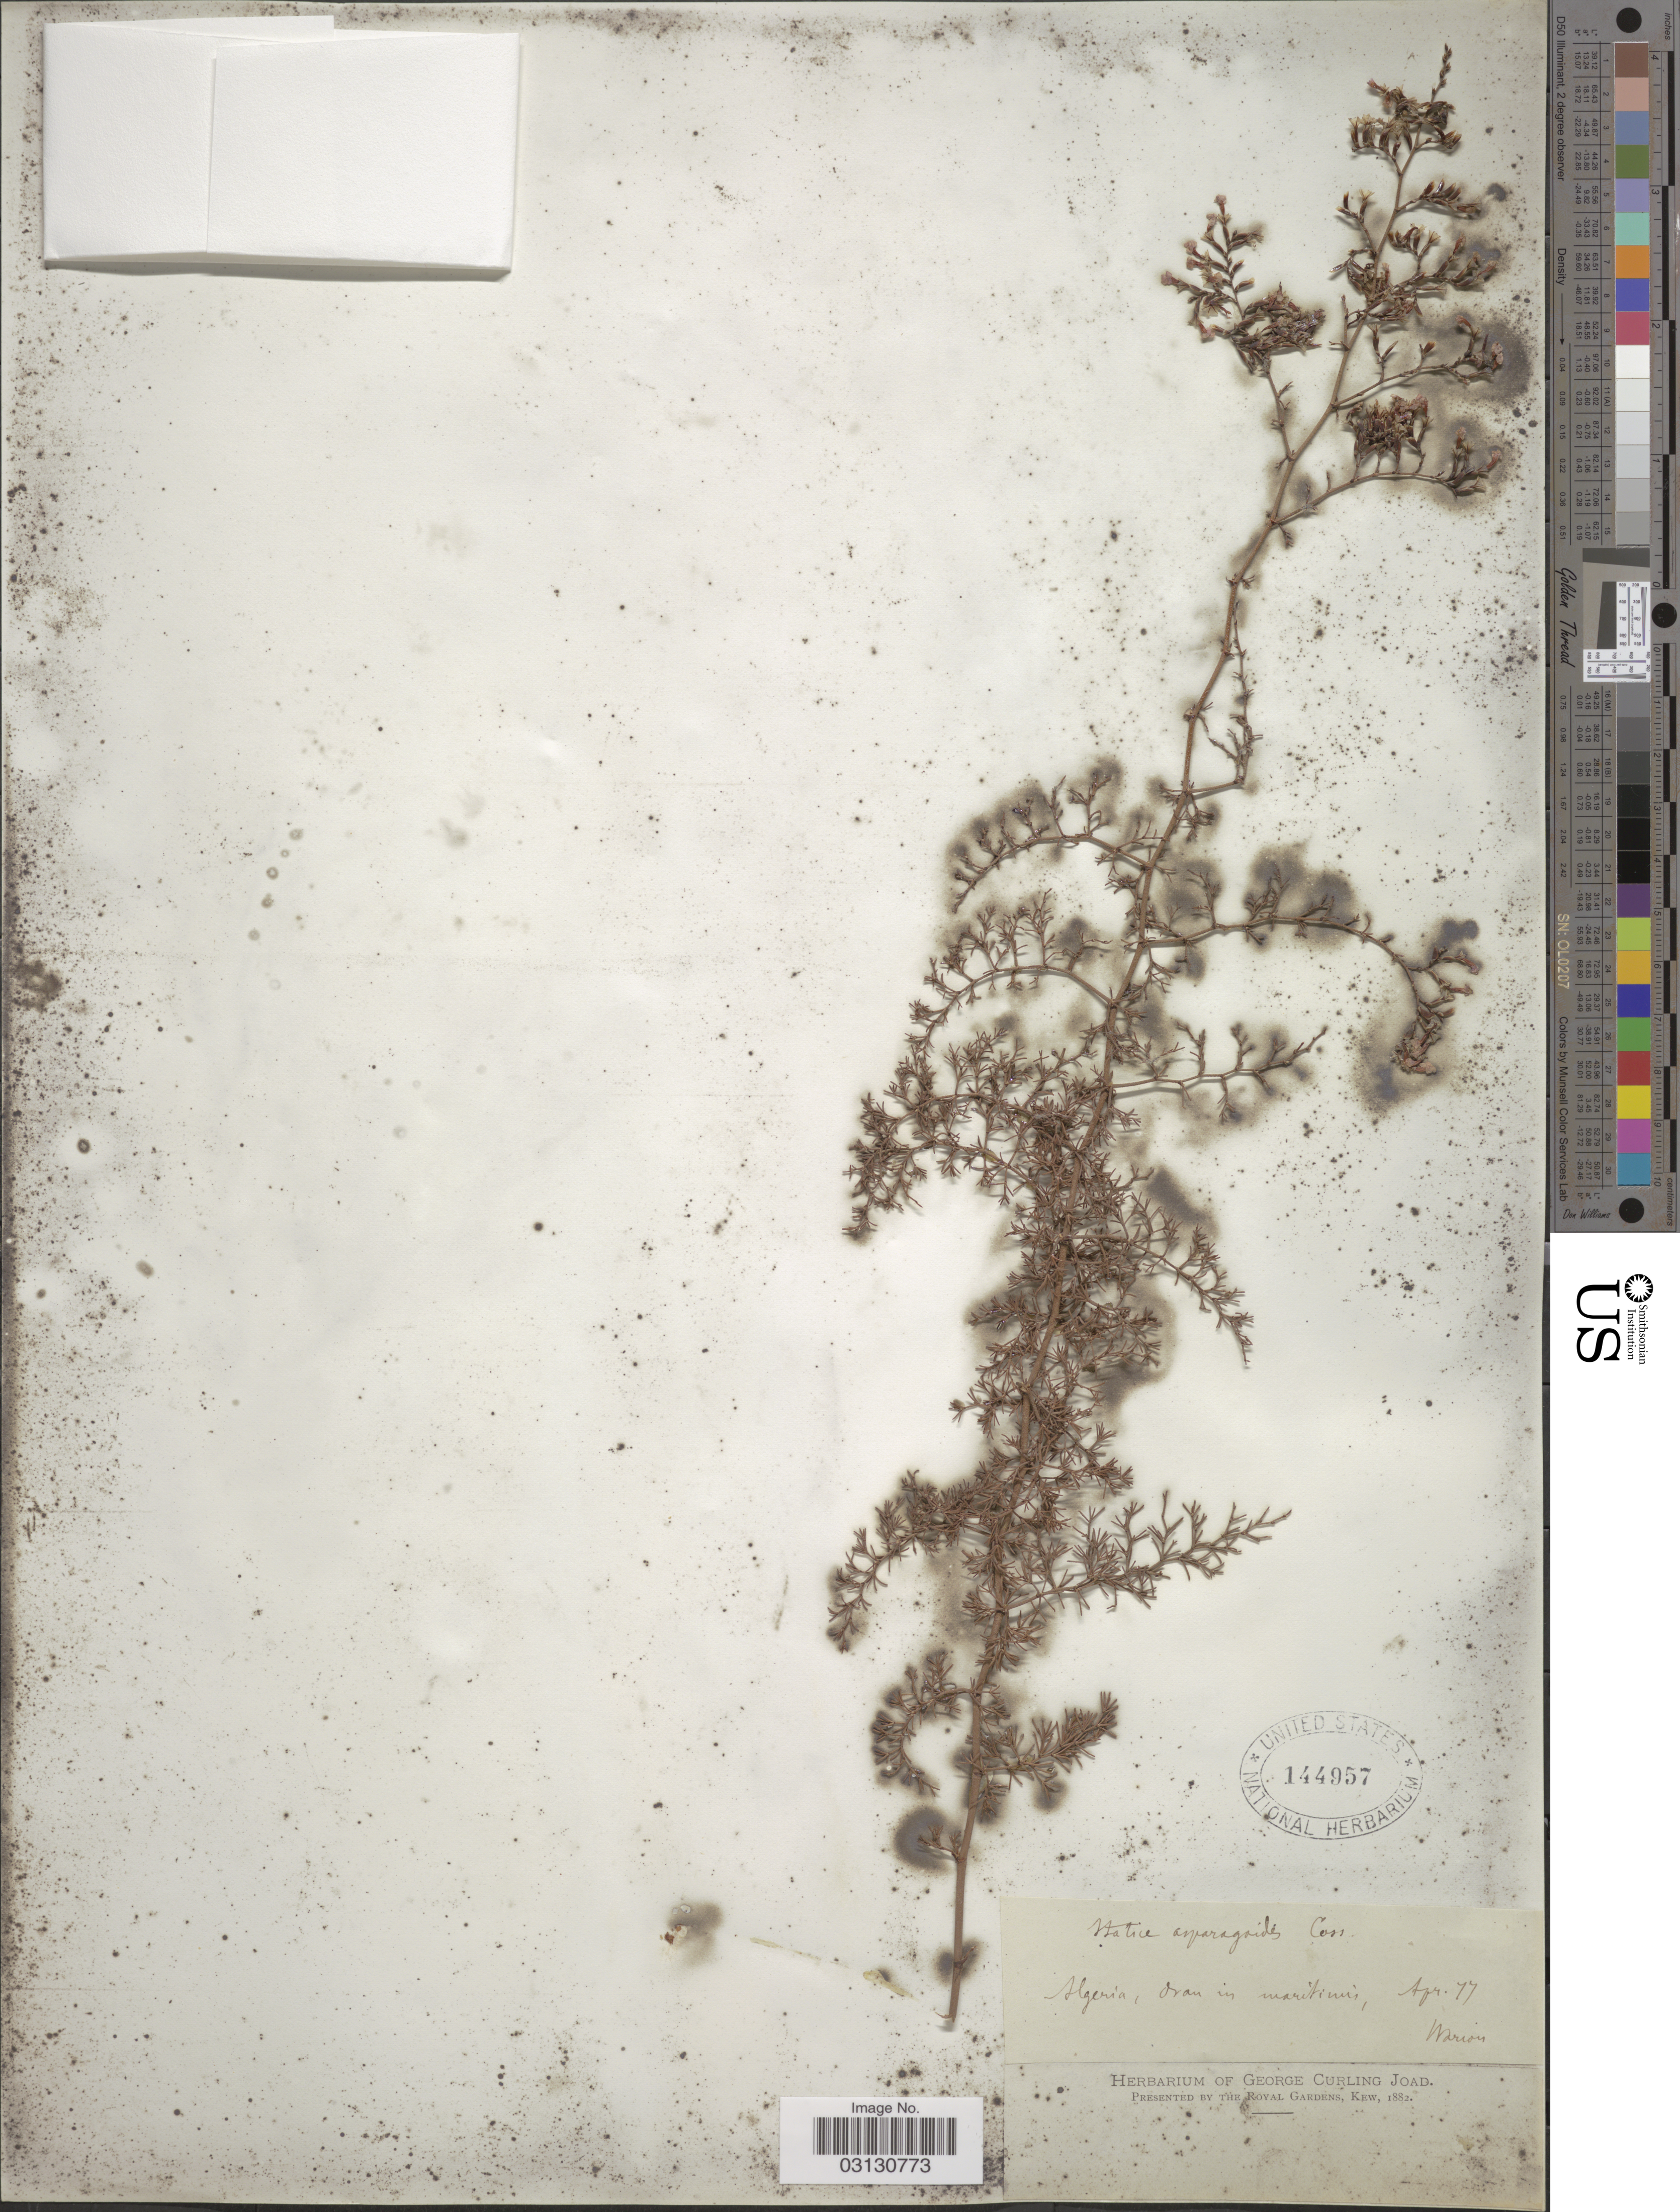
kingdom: Plantae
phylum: Tracheophyta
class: Magnoliopsida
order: Caryophyllales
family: Plumbaginaceae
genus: Limonium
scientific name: Limonium asparagoides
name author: (Coss. & Durieu) Maire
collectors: Warion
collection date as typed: Transcribed d/m/y: /4/17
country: Algeria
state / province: Oran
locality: Oran in maritimis.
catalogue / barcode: US 144957